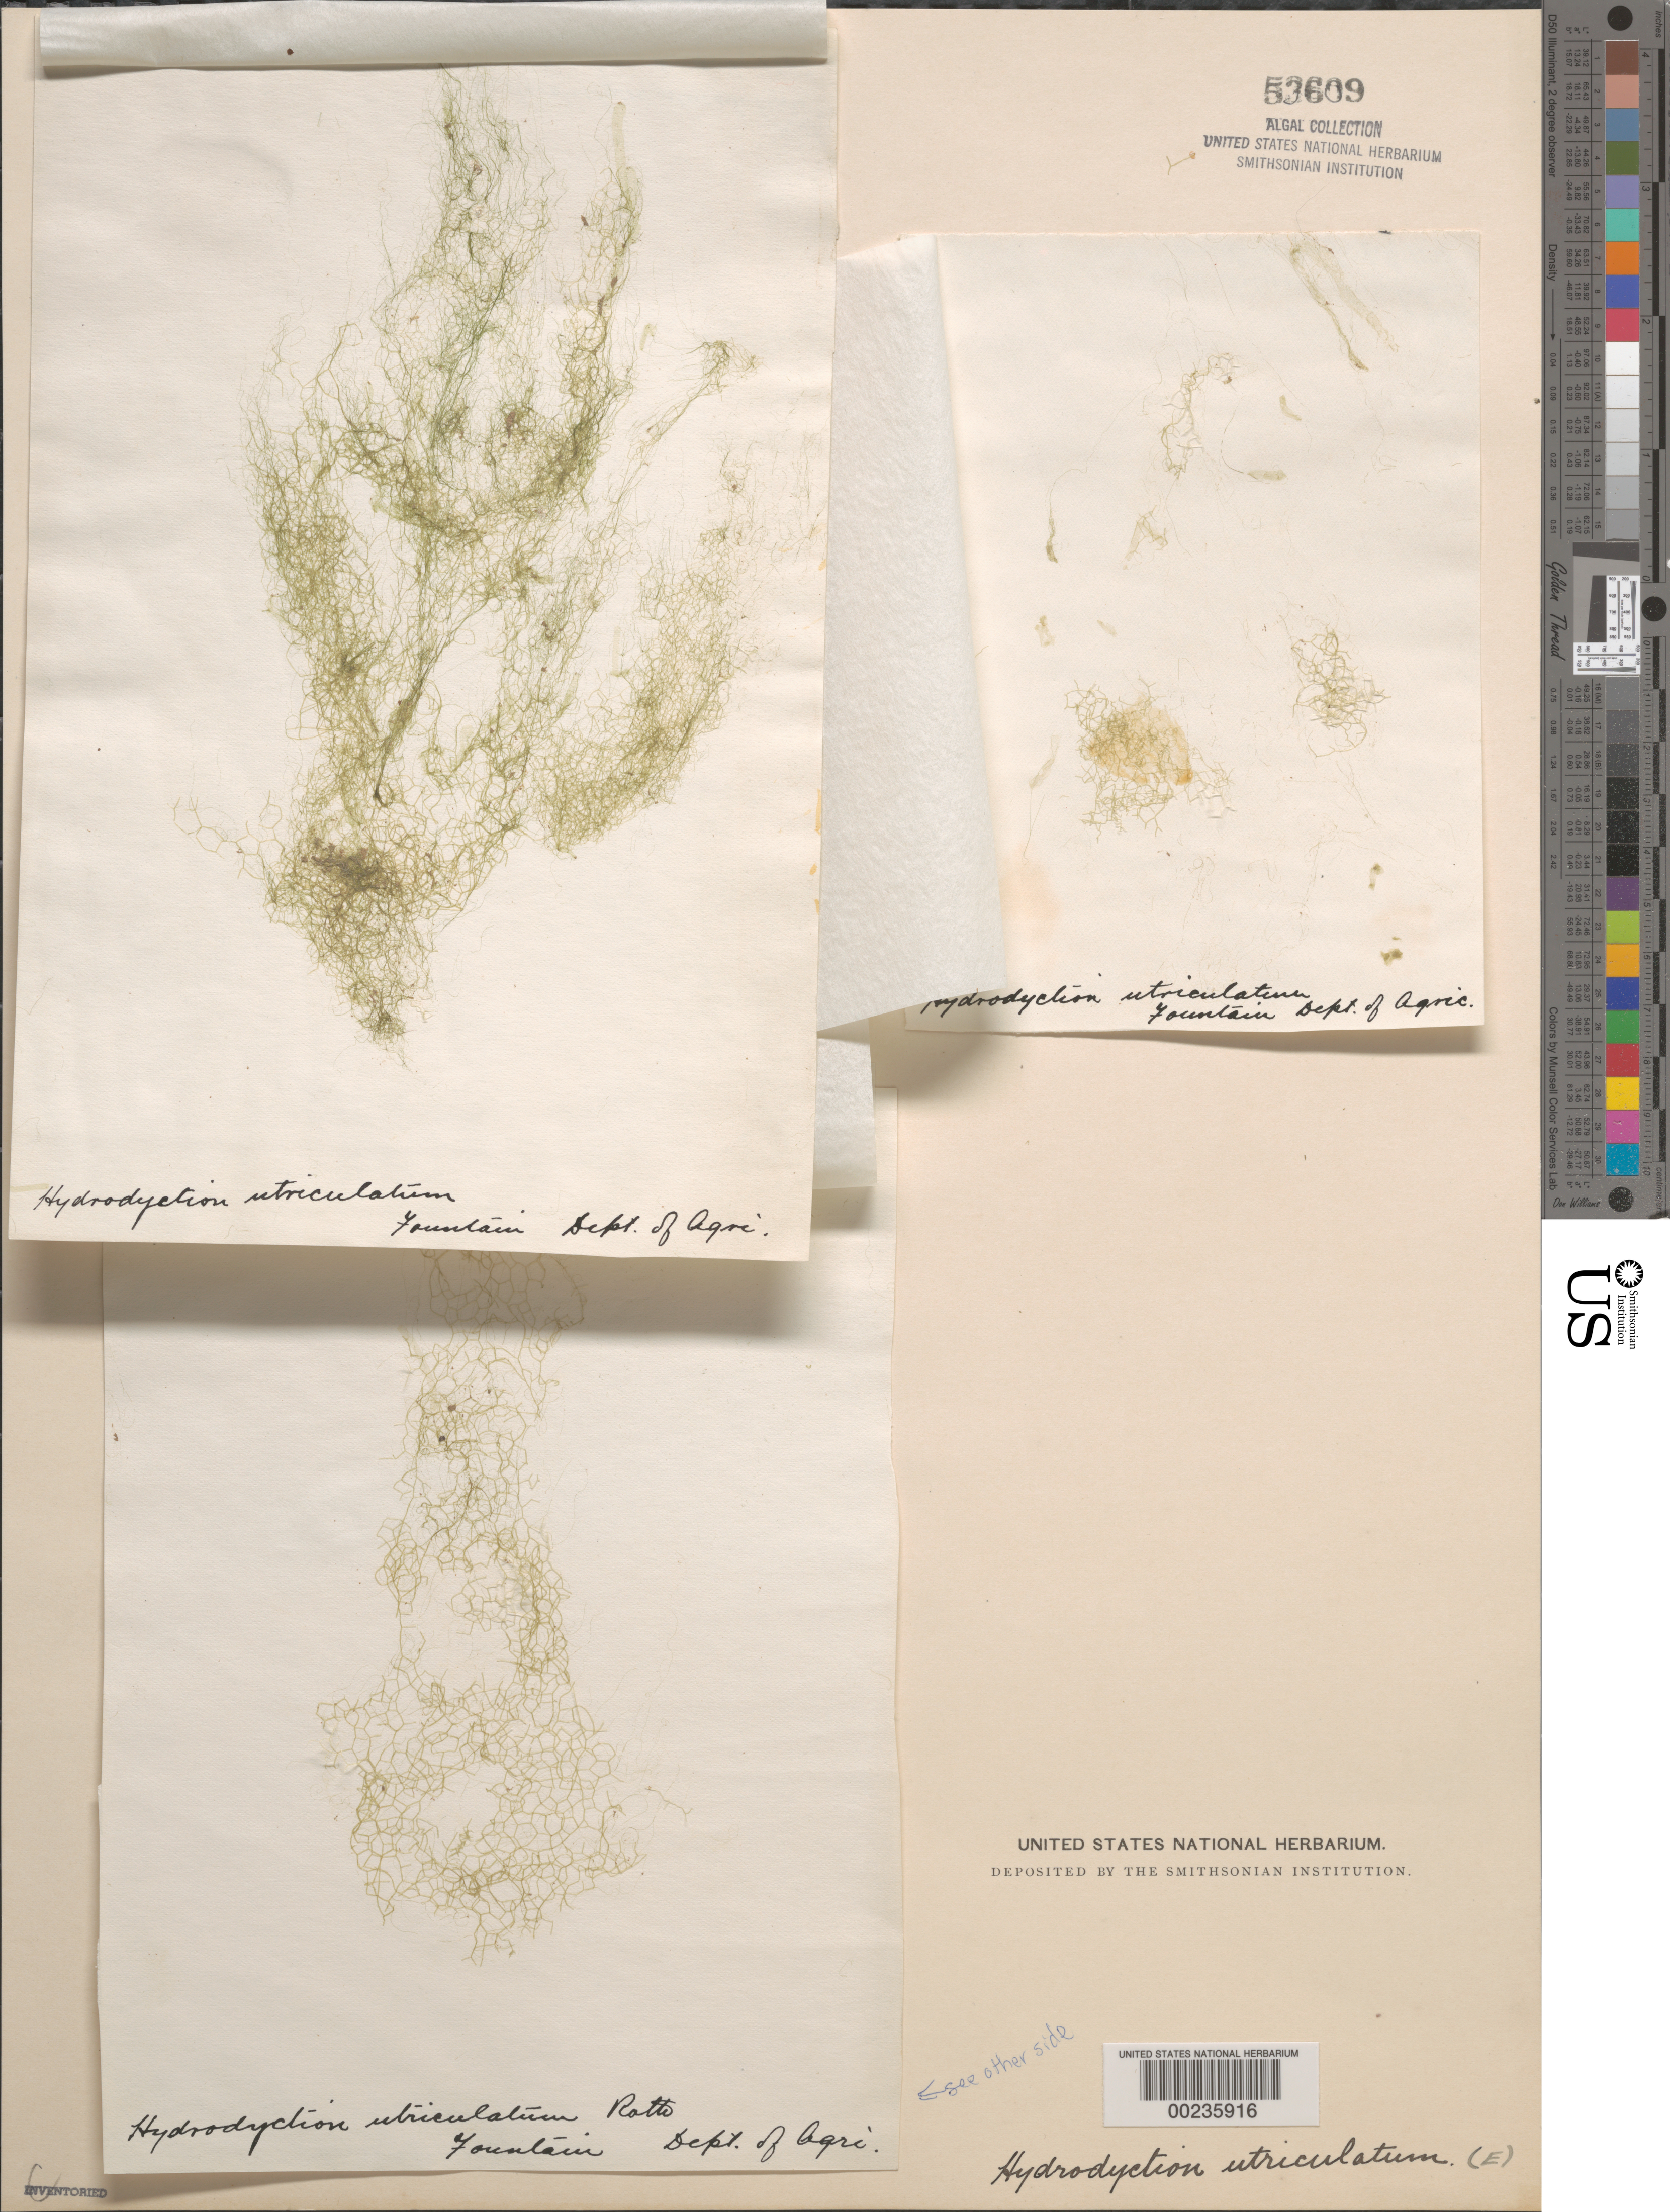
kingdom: Plantae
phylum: Chlorophyta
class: Chlorophyceae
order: Sphaeropleales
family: Hydrodictyaceae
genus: Hydrodictyon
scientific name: Hydrodictyon reticulatum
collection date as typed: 1888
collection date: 1888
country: United States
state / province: District of Columbia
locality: US Department of Agriculture, fountain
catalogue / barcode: US 53609